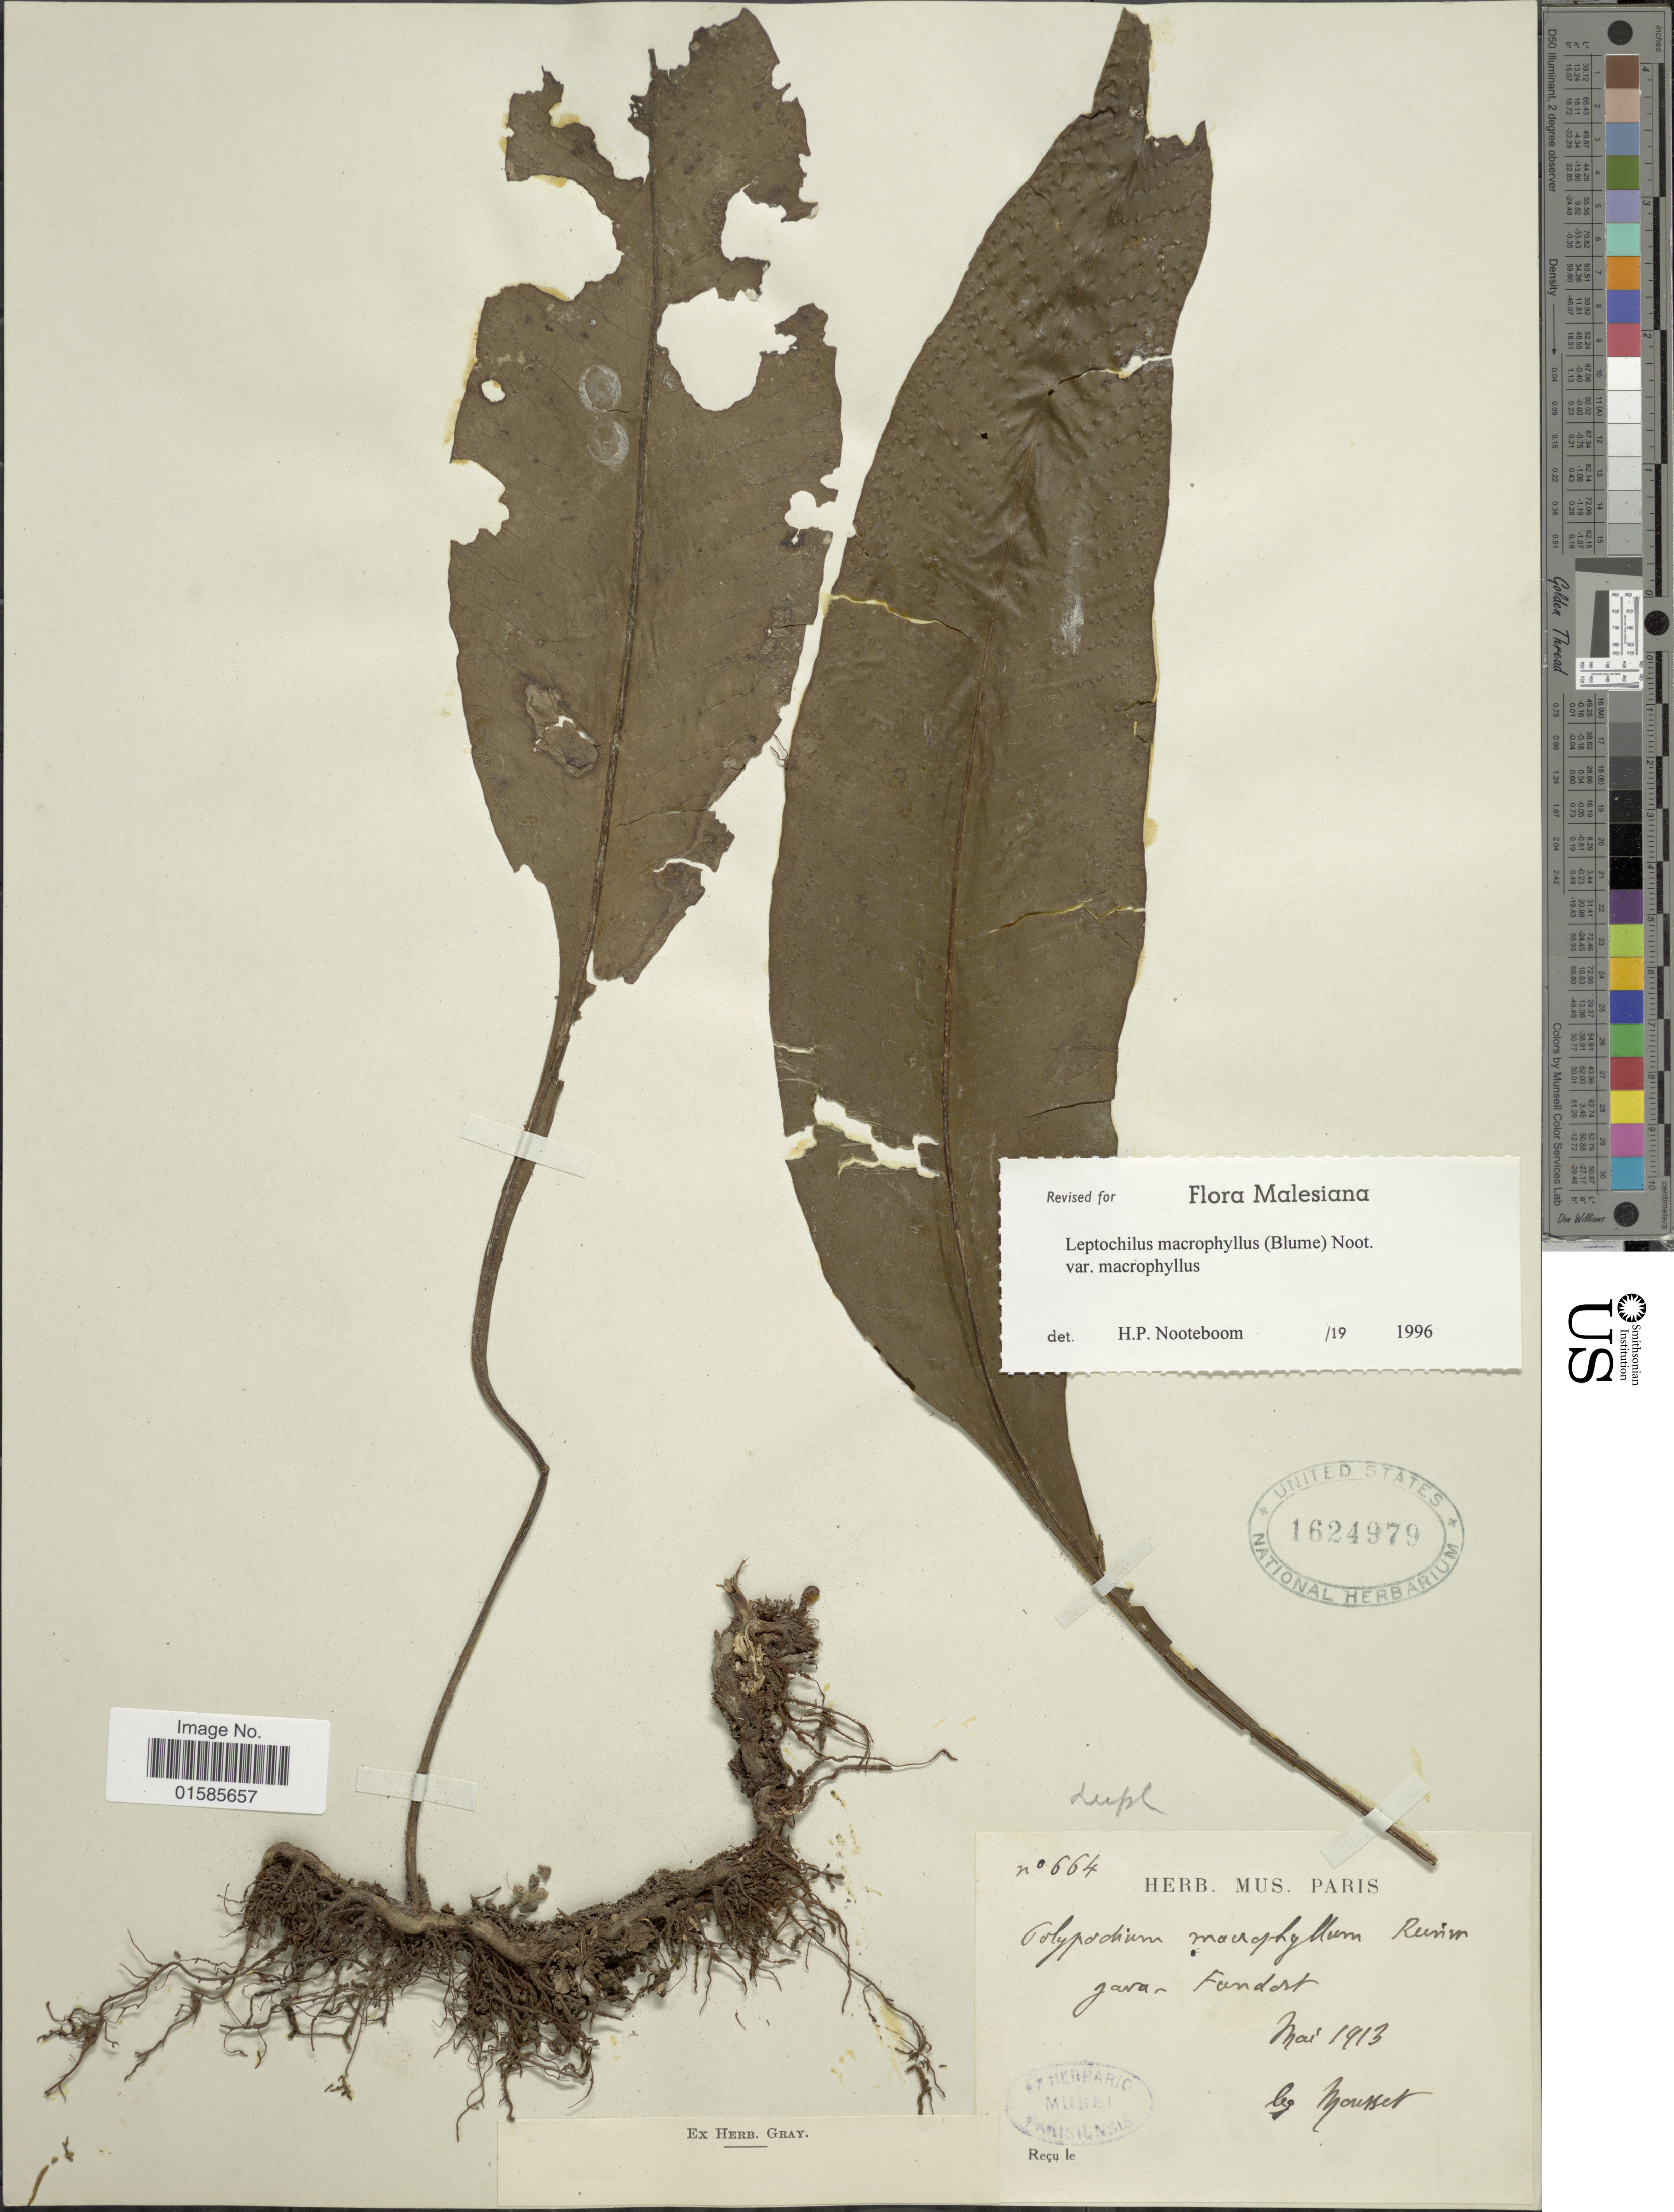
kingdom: Plantae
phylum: Tracheophyta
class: Polypodiopsida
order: Polypodiales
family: Polypodiaceae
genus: Leptochilus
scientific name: Leptochilus macrophyllus var. macrophyllus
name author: (Blume) Noot.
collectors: Mousset, --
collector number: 664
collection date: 1913-05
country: Indonesia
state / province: Java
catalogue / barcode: US 1624979